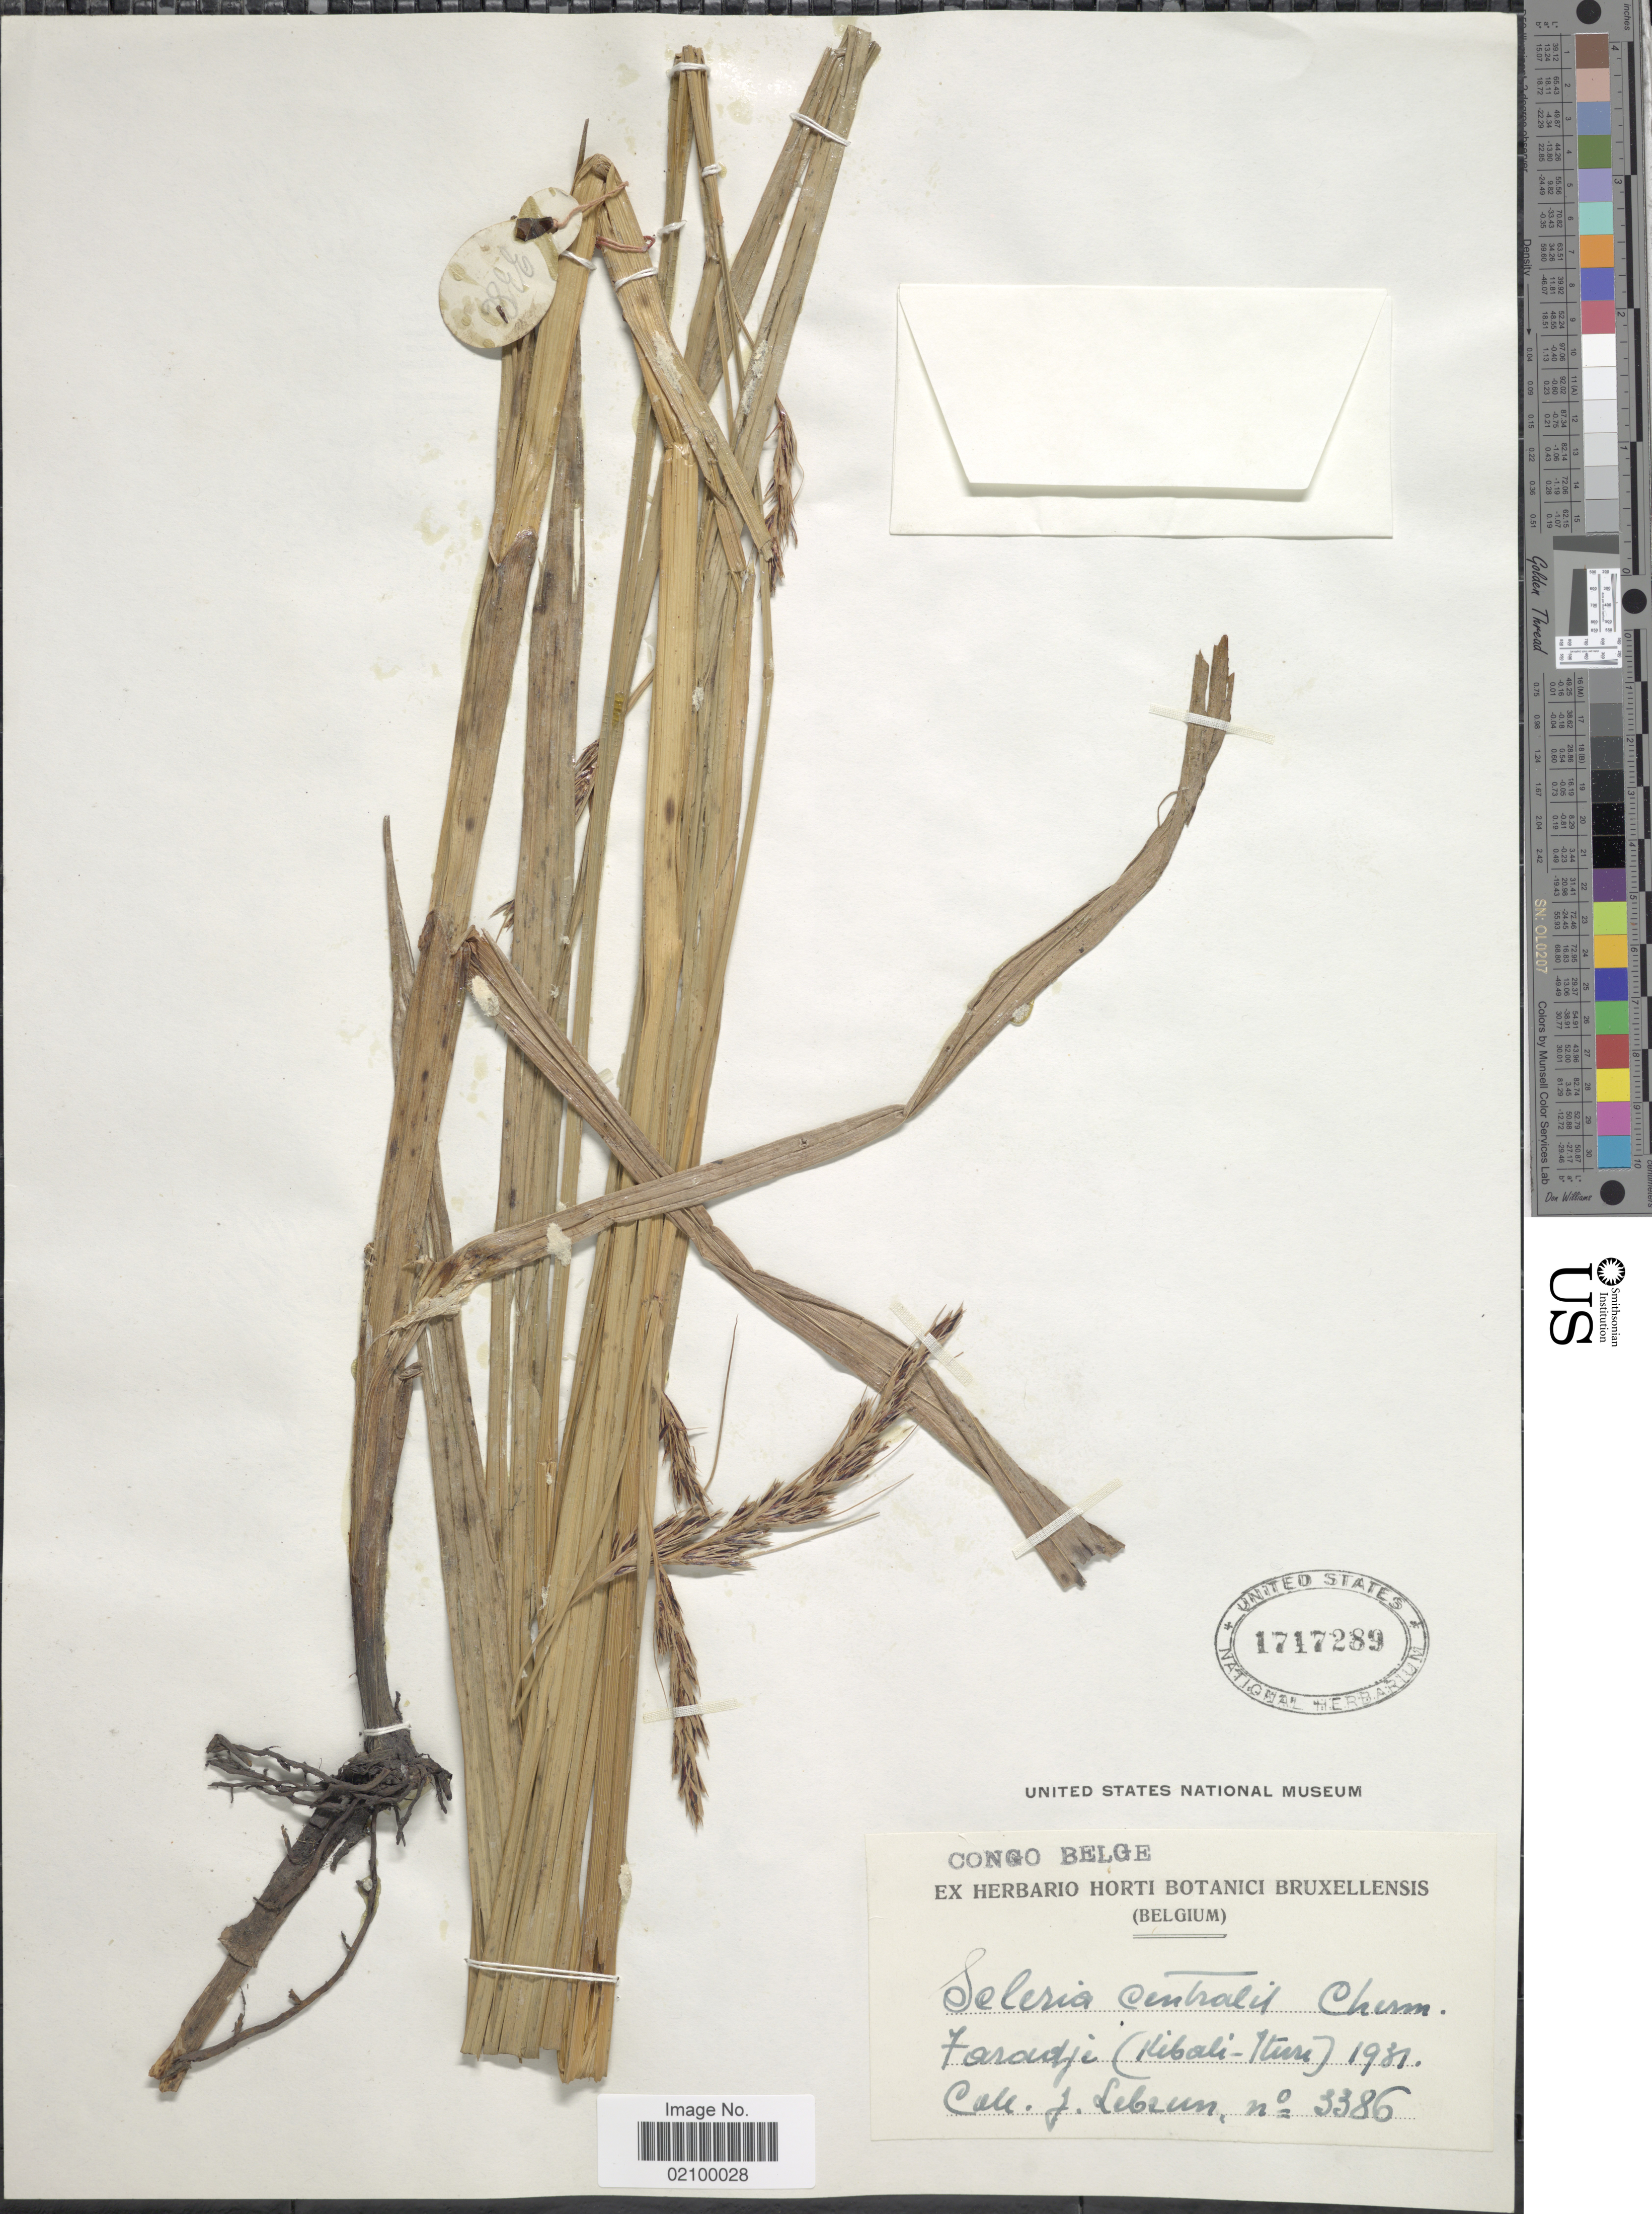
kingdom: Plantae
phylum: Tracheophyta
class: Liliopsida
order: Poales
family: Cyperaceae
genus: Scleria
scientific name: Scleria melanomphala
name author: Kunth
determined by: Strong, Mark T., (BOT), Smithsonian Institution - National Museum of Natural History (UNITED STATES)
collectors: J. A. Lebrun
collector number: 3386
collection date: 1931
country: Congo, Democratic Republic of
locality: Congo Belge. Faradje (Kibali- Ituri)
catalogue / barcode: US 1717289